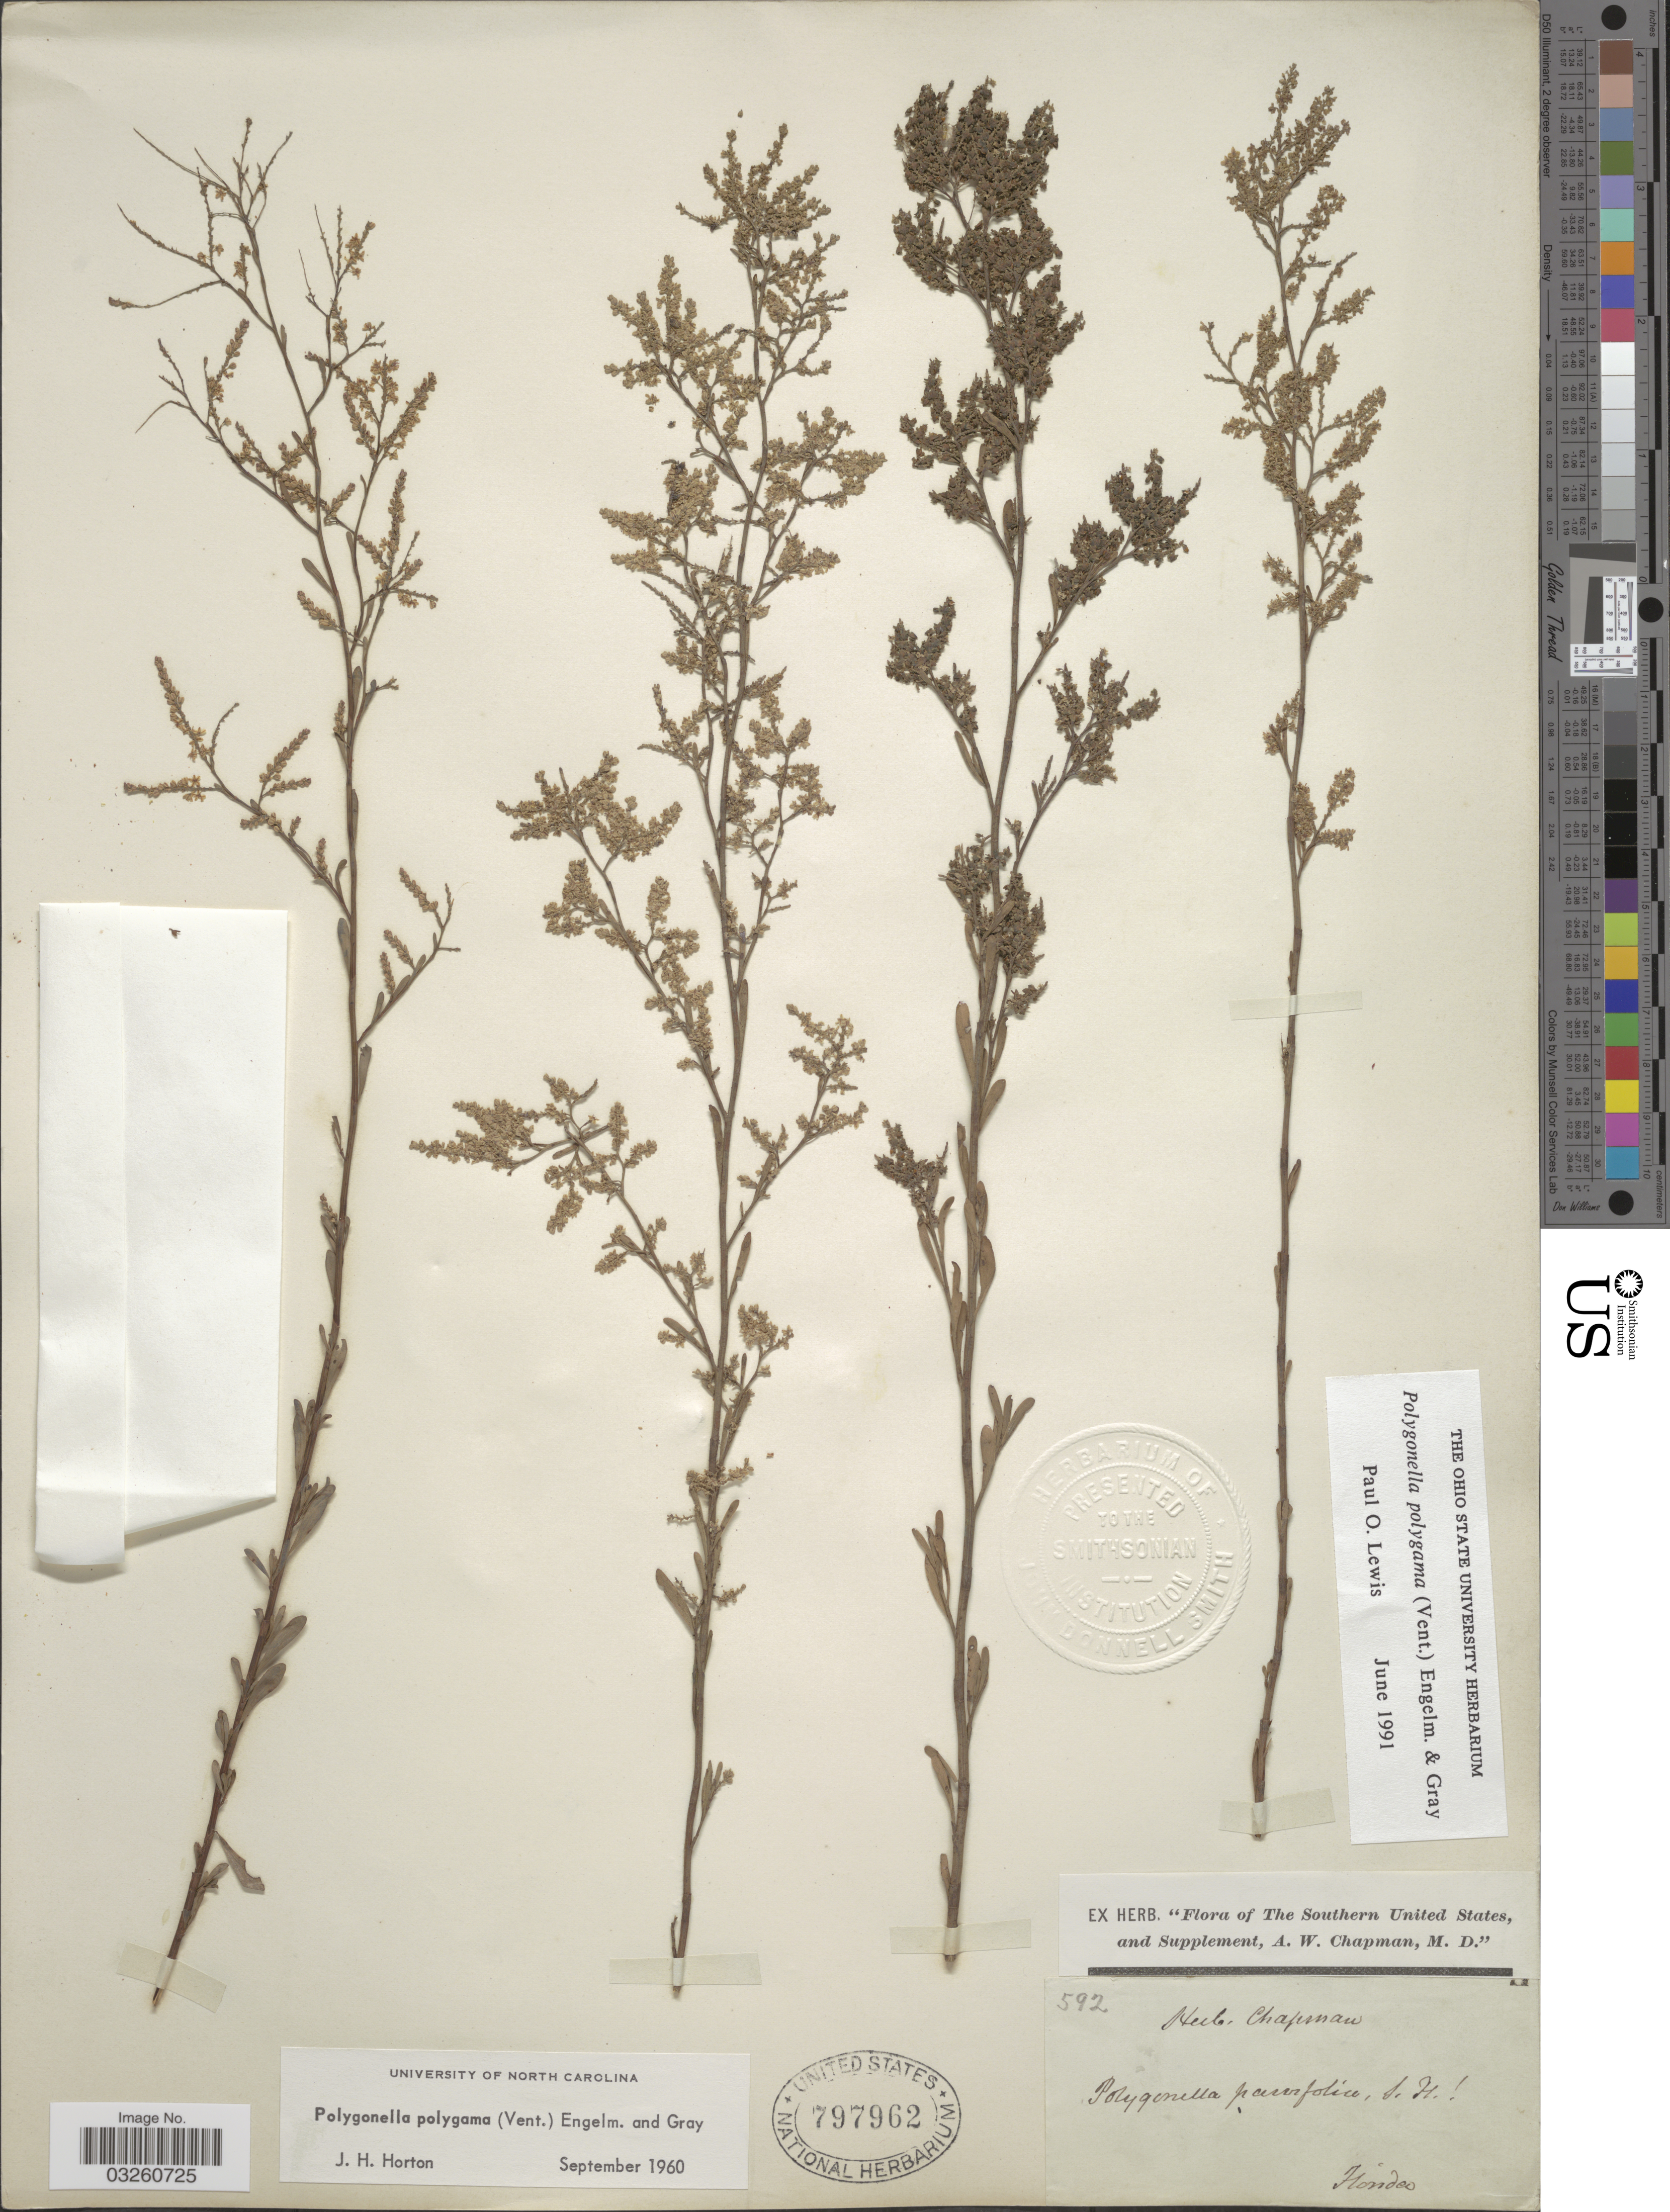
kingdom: Plantae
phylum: Tracheophyta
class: Magnoliopsida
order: Caryophyllales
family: Polygonaceae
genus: Polygonella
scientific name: Polygonella polygama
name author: (Vent.) Engelm. & A. Gray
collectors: ex herb. A.W. Chapman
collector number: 592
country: United States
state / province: Florida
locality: The Southern United States, and Supplement.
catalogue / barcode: US 797962